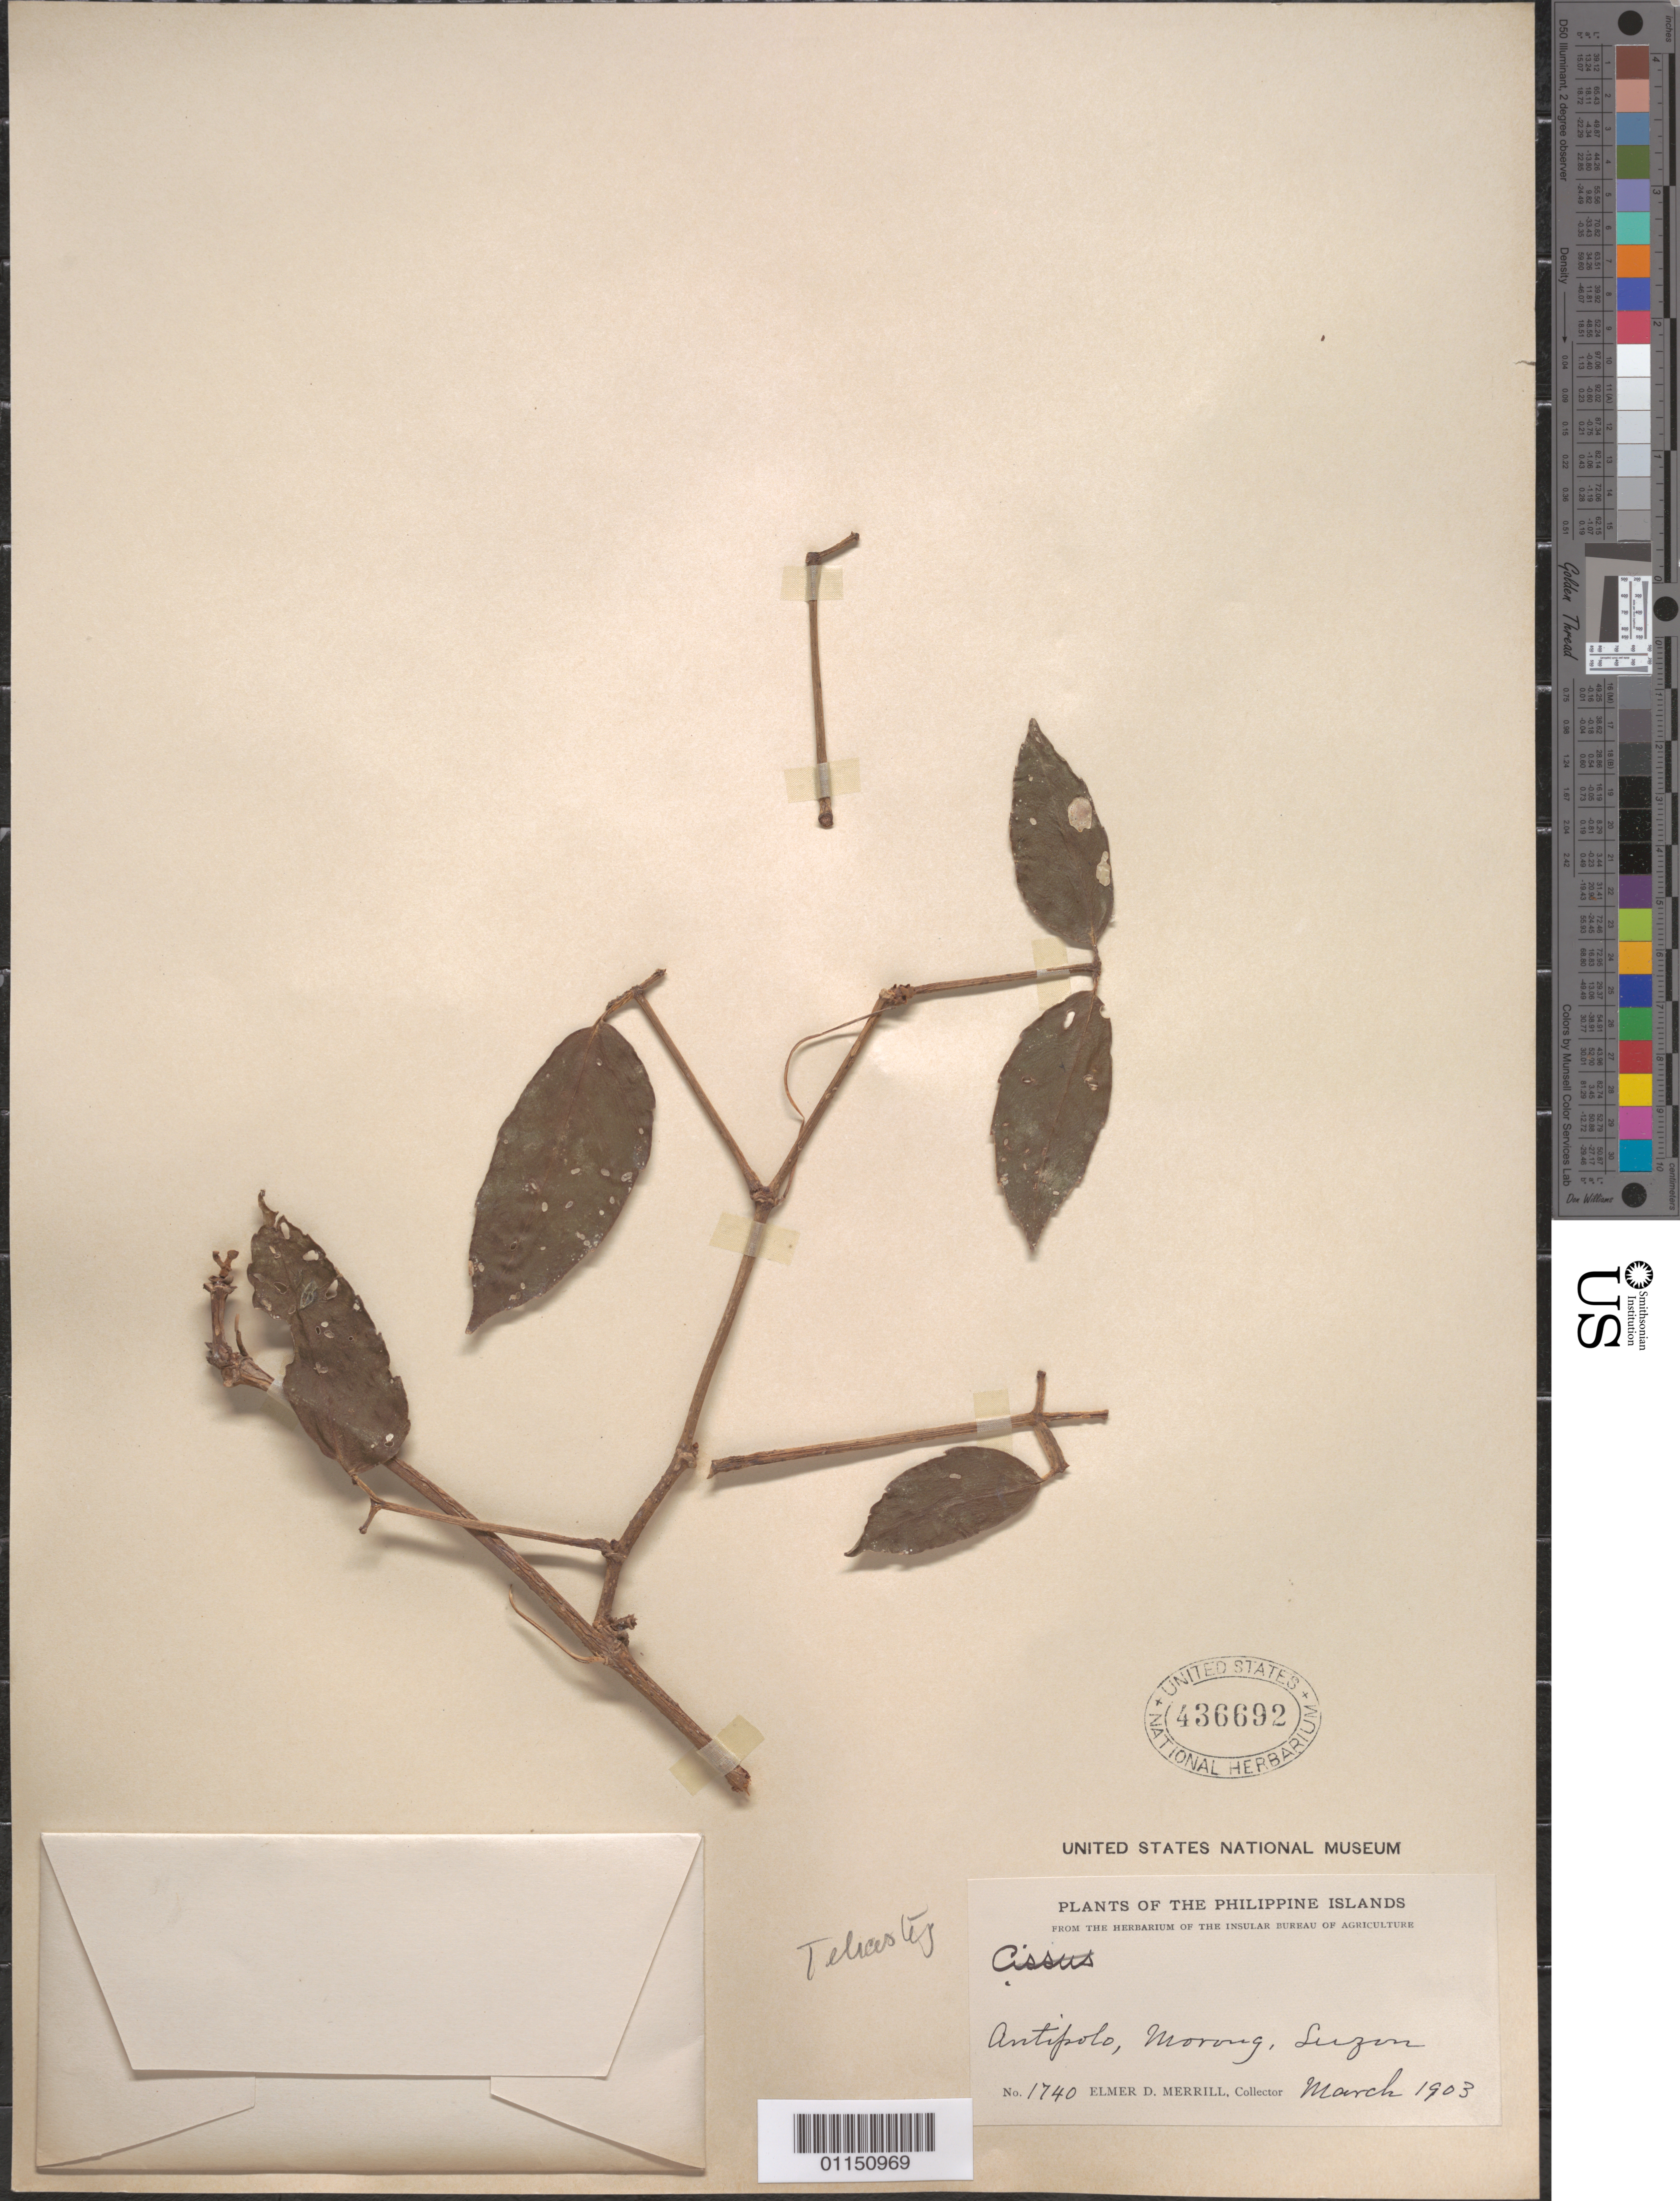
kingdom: Plantae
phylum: Tracheophyta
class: Magnoliopsida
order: Vitales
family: Vitaceae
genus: Tetrastigma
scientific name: Tetrastigma sp.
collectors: E. D. Merrill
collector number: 1740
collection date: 1903-03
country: Philippines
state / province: Calabarzon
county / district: Rizal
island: Luzon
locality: Antipolo. Morong, Luzon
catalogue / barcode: US 436692